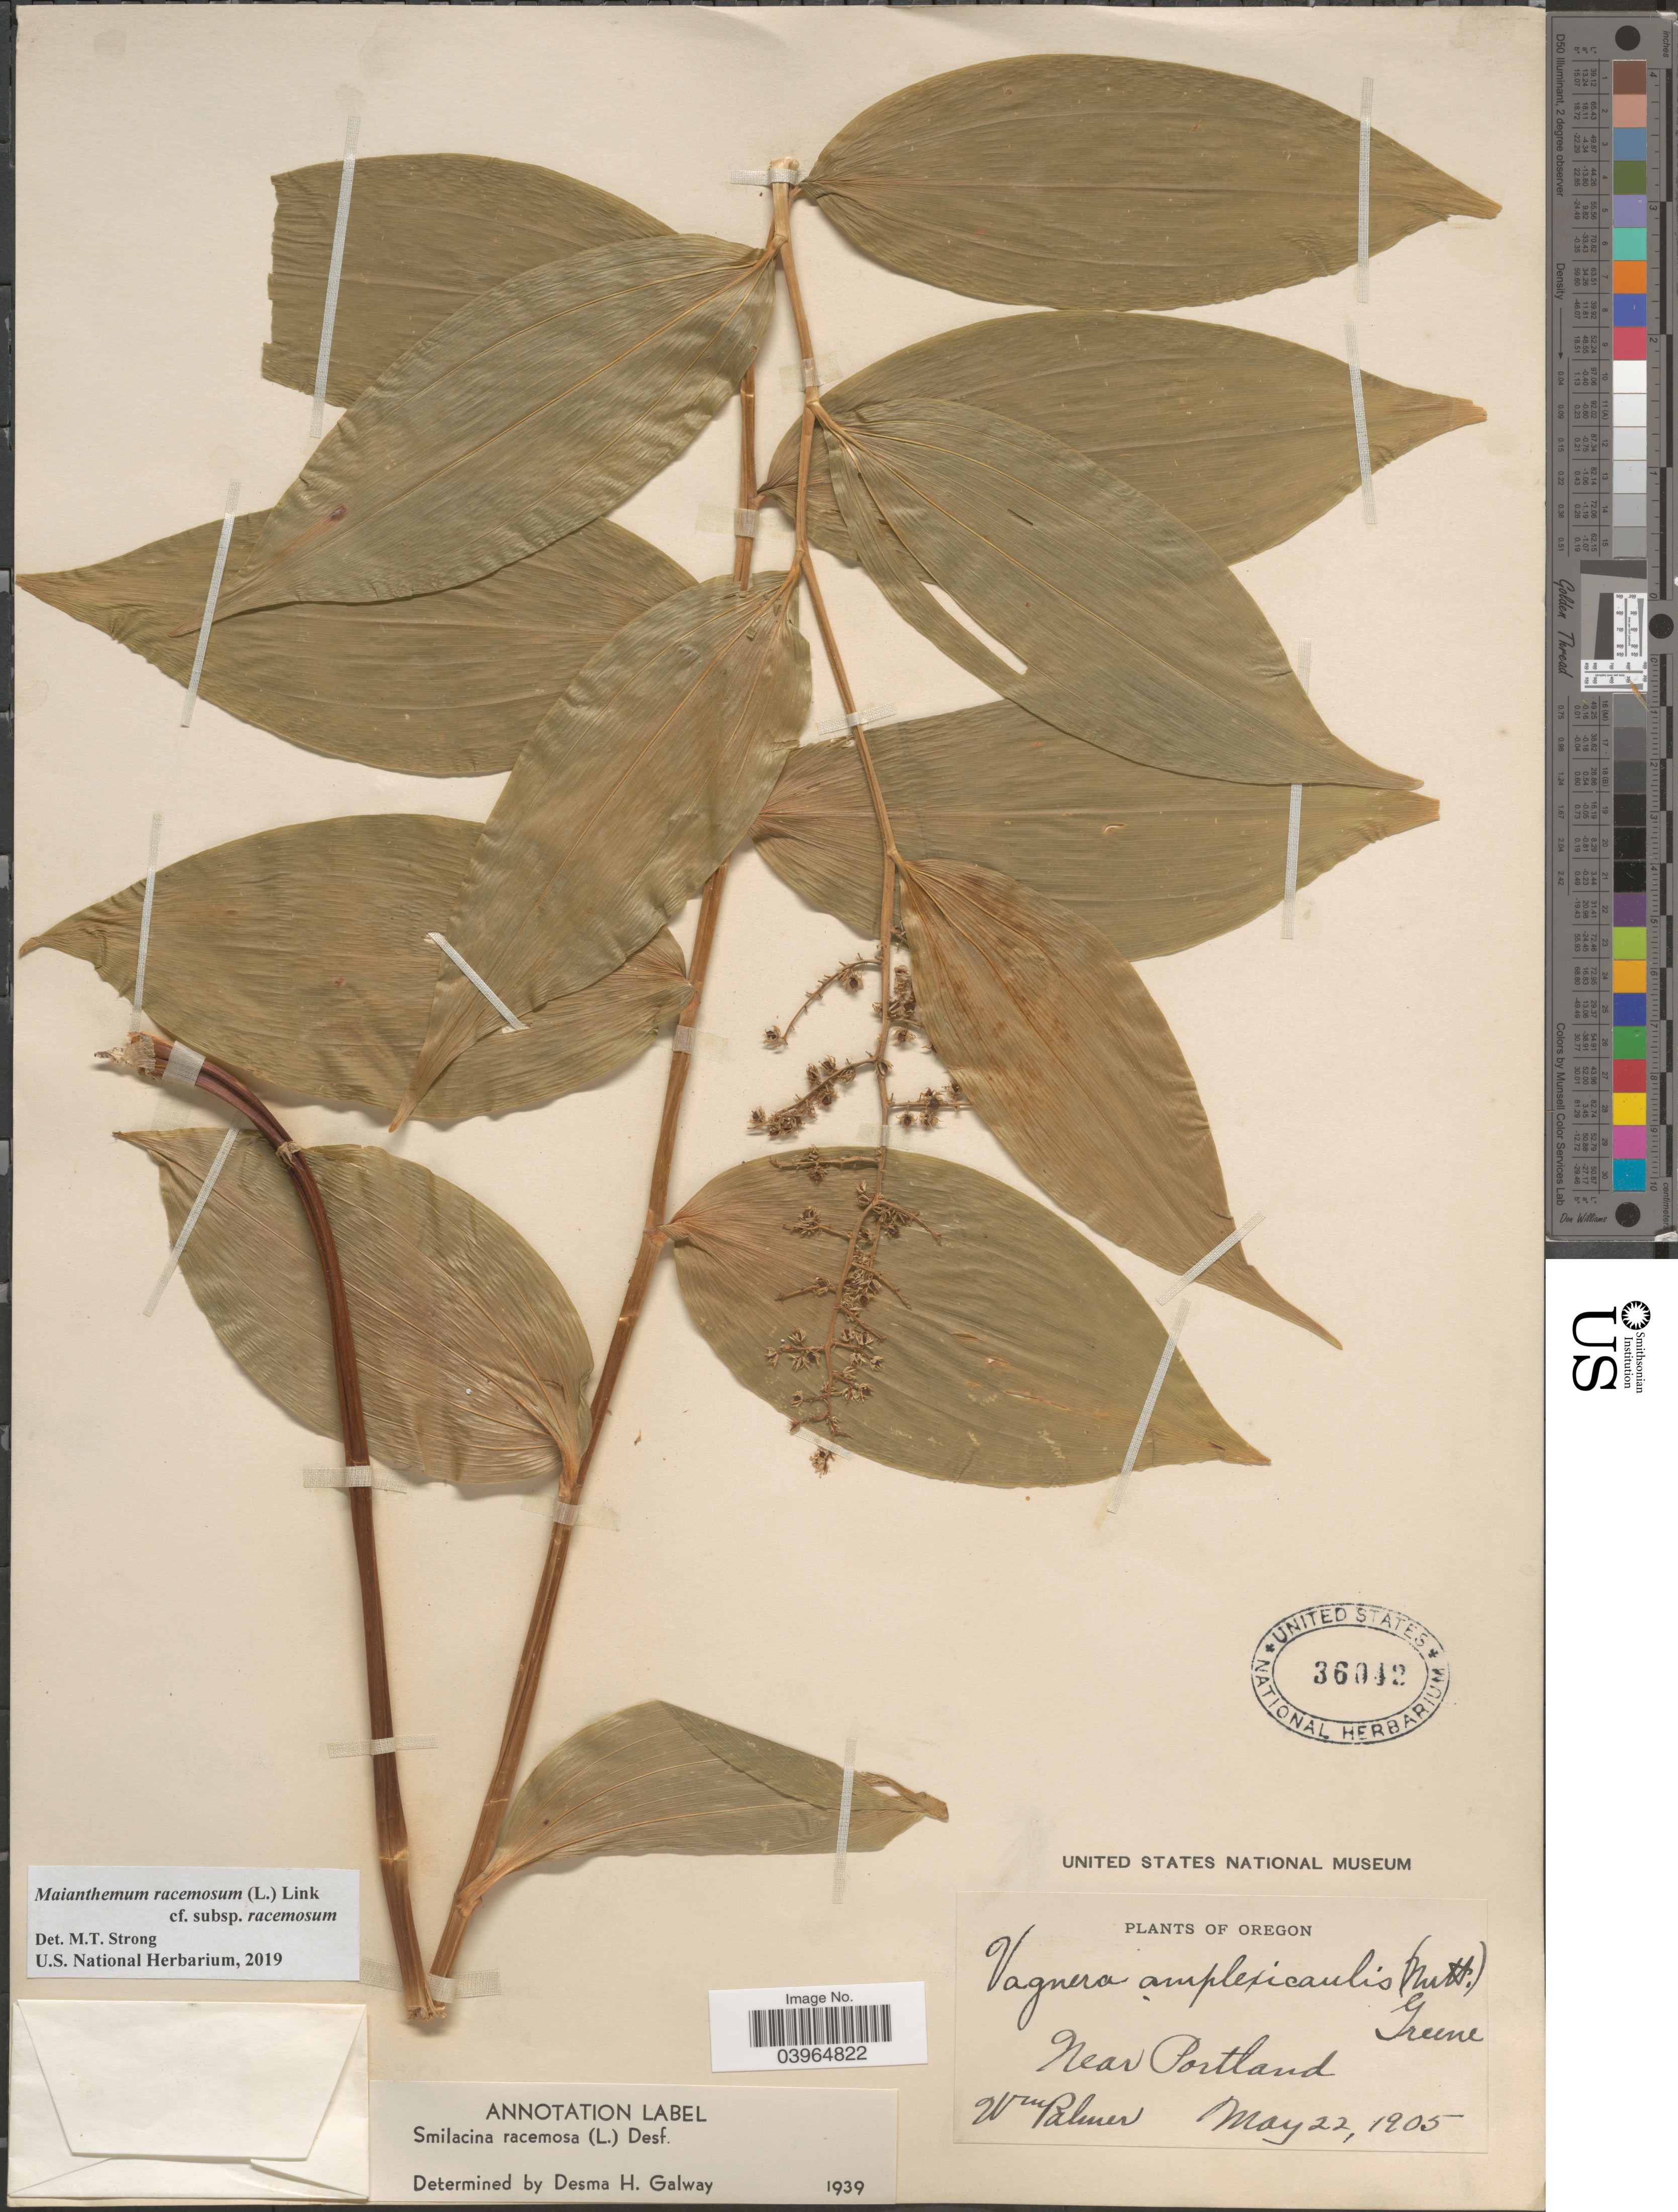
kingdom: Plantae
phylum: Tracheophyta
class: Liliopsida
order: Asparagales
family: Asparagaceae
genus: Maianthemum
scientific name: Maianthemum racemosum subsp. racemosum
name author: (L.) Link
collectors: W. Palmer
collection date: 1905-05-22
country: United States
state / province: Oregon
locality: Near Portland.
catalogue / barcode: US 36042